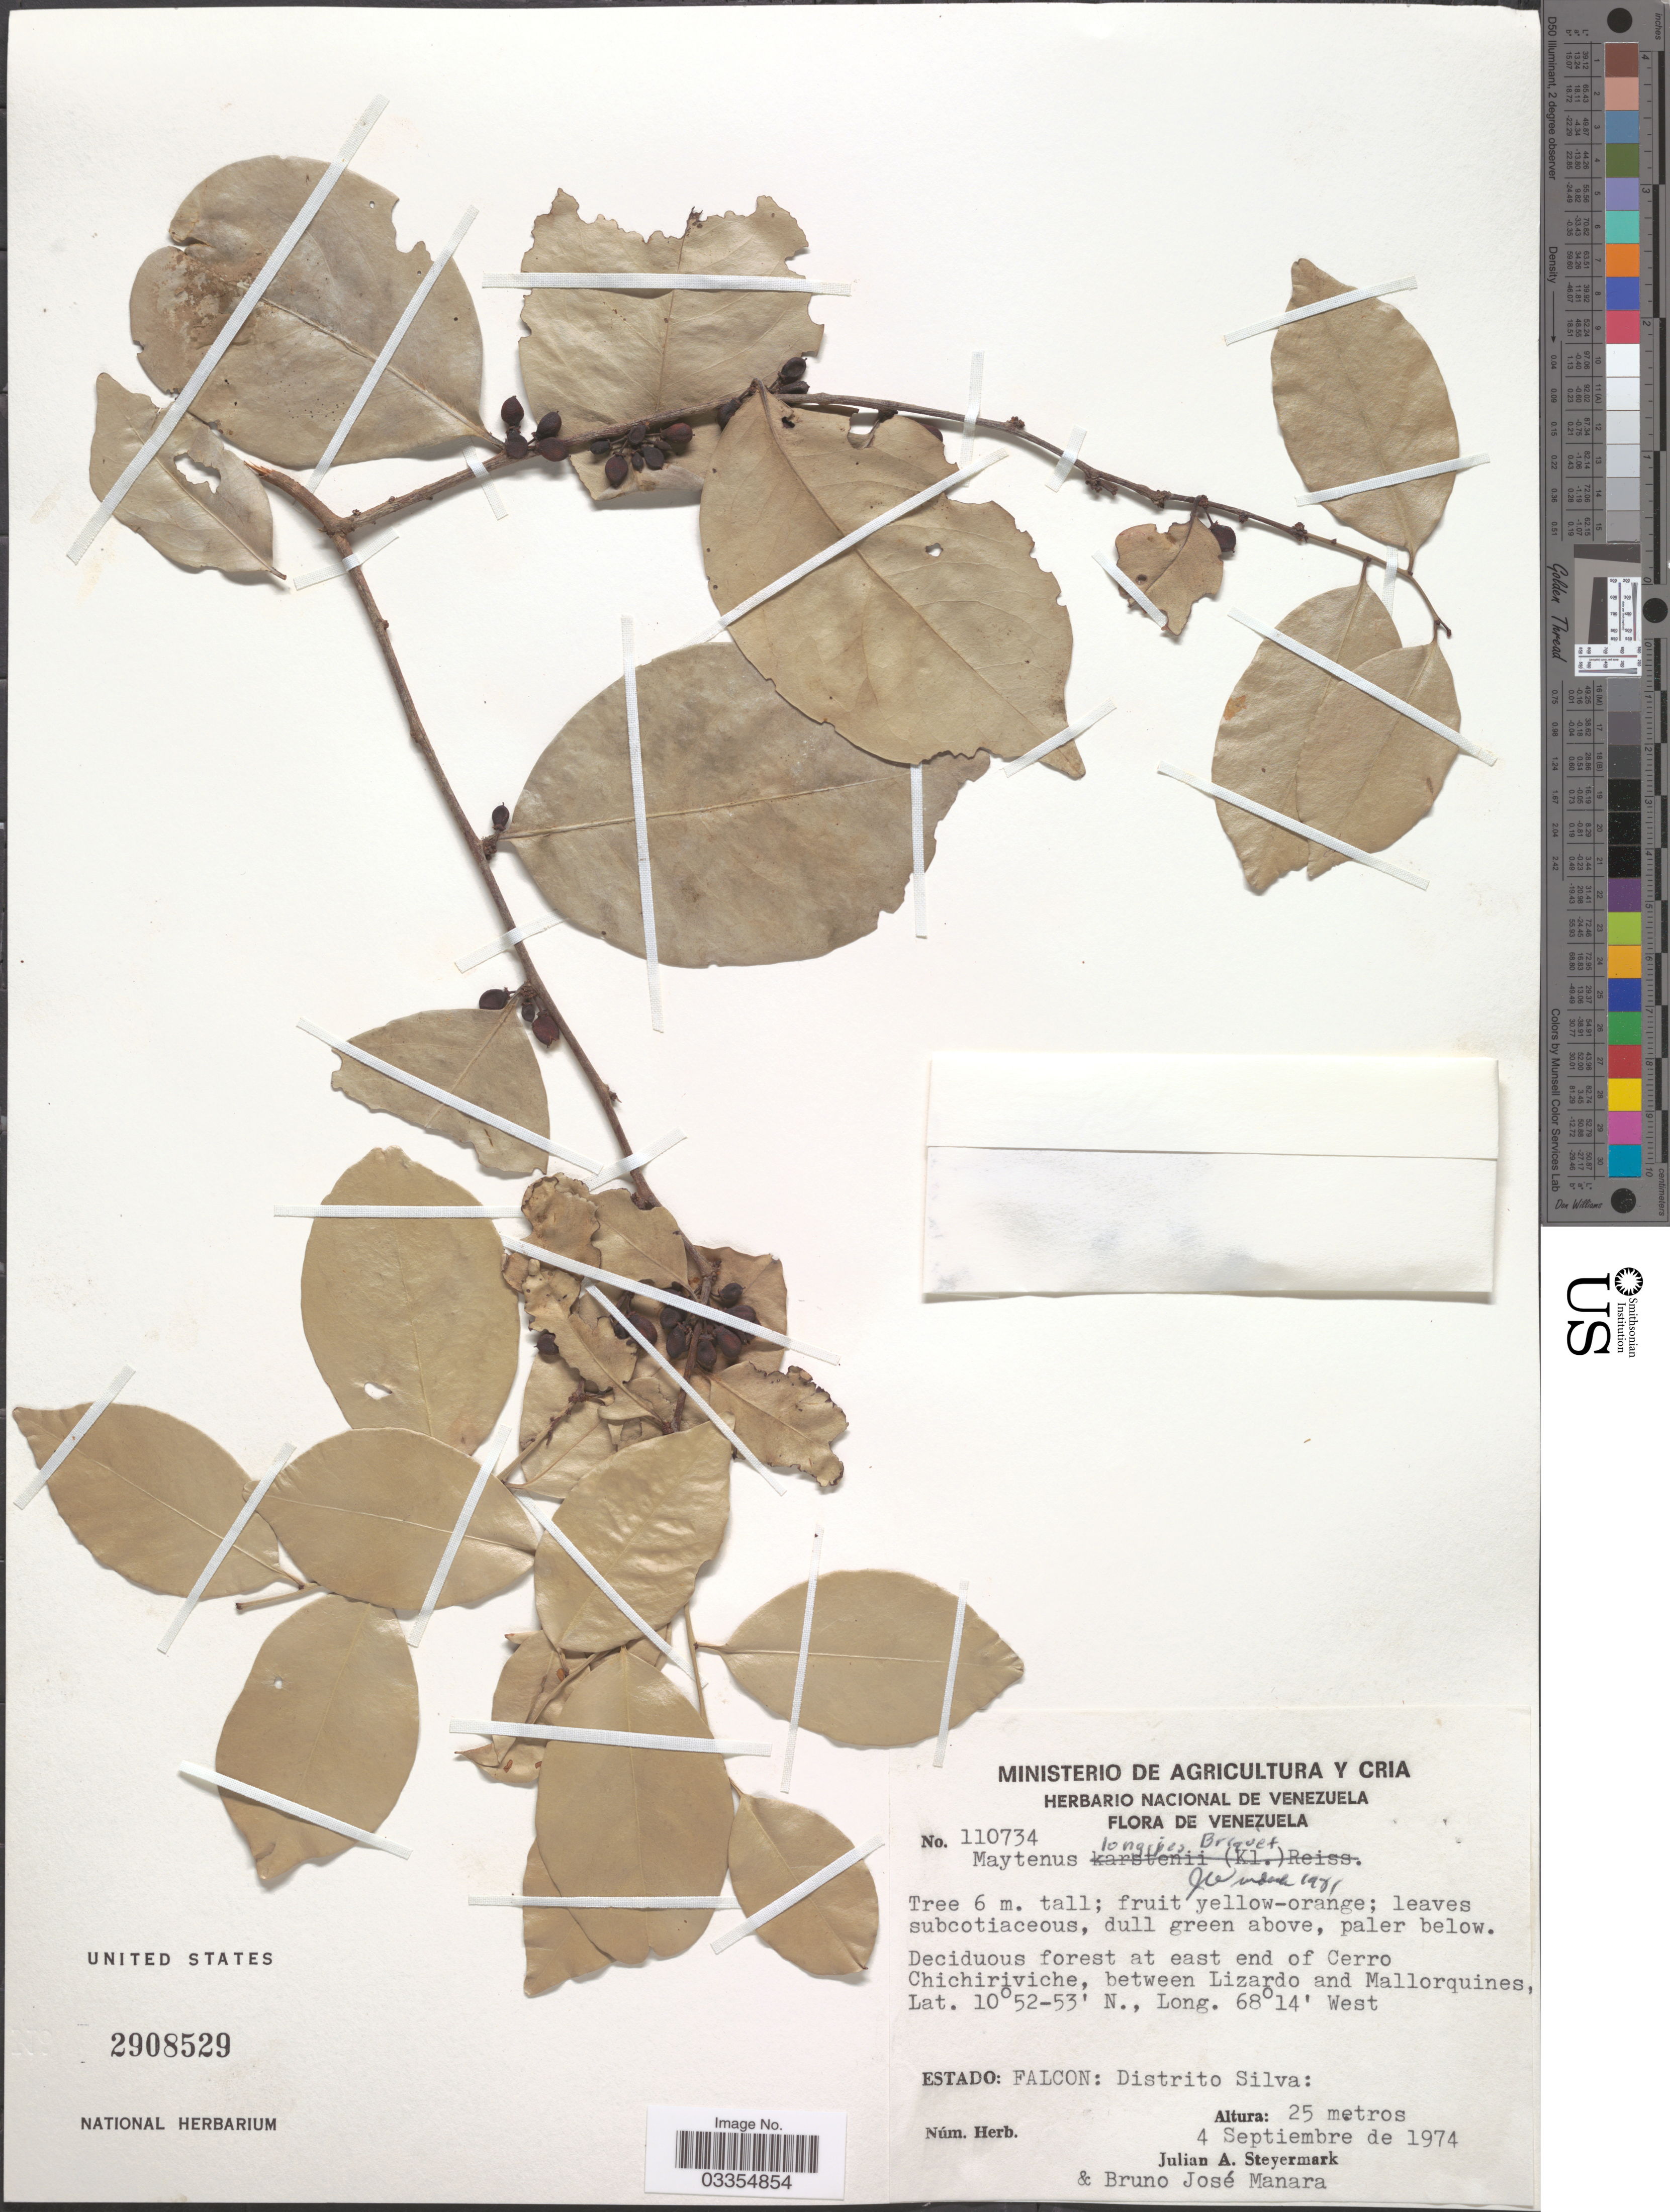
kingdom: Plantae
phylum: Tracheophyta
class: Magnoliopsida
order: Celastrales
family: Celastraceae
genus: Maytenus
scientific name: Maytenus longipes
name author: Briq.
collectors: J. Steyermark & B. Manara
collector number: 117034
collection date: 1974-09-04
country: Venezuela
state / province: Falcón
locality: Deciduous forest at east end of Cerro Chichiriviche, between Lizardo and Mallorquines. Distrito Silva.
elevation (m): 25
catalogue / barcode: US 2908529